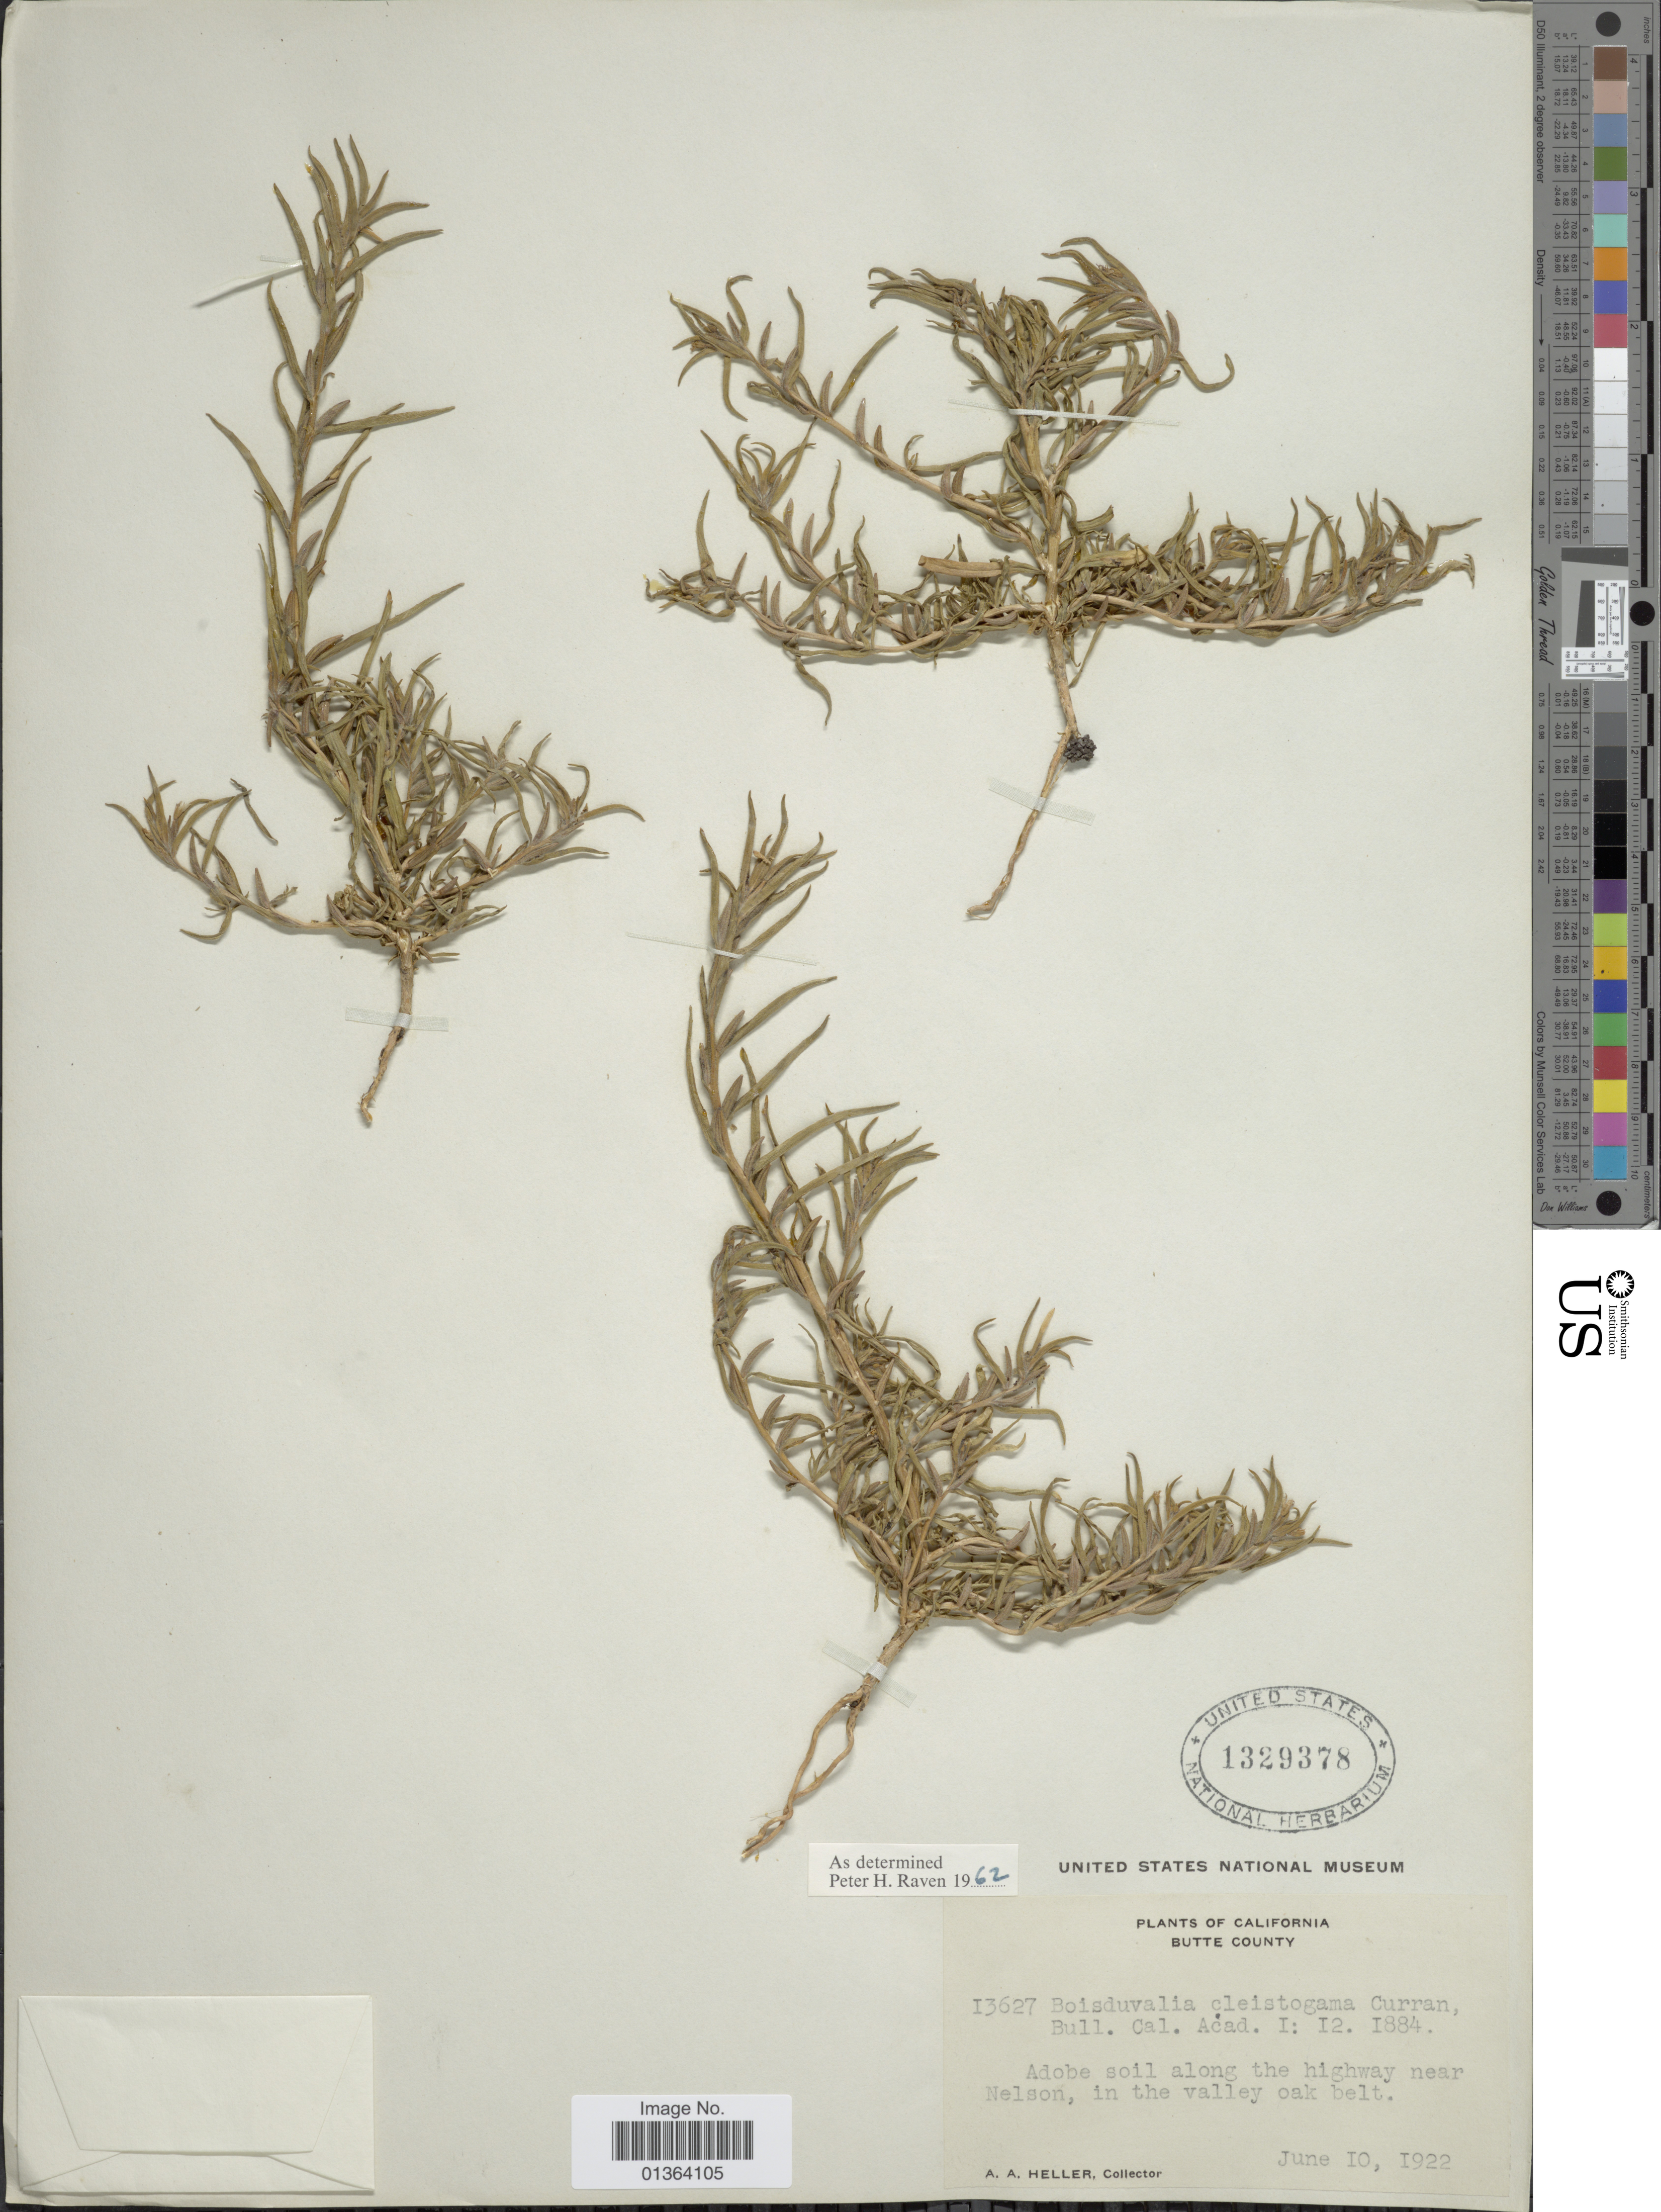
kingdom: Plantae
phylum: Tracheophyta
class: Magnoliopsida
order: Myrtales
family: Onagraceae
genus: Epilobium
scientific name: Epilobium cleistogamum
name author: (Curran) Hoch & P.H. Raven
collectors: A. A. Heller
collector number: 13627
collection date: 1922-06-10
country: United States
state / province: California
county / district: Butte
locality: Butte County. Adobe soil along the highway near Nelson, in the valley oak belt.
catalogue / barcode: US 1329378